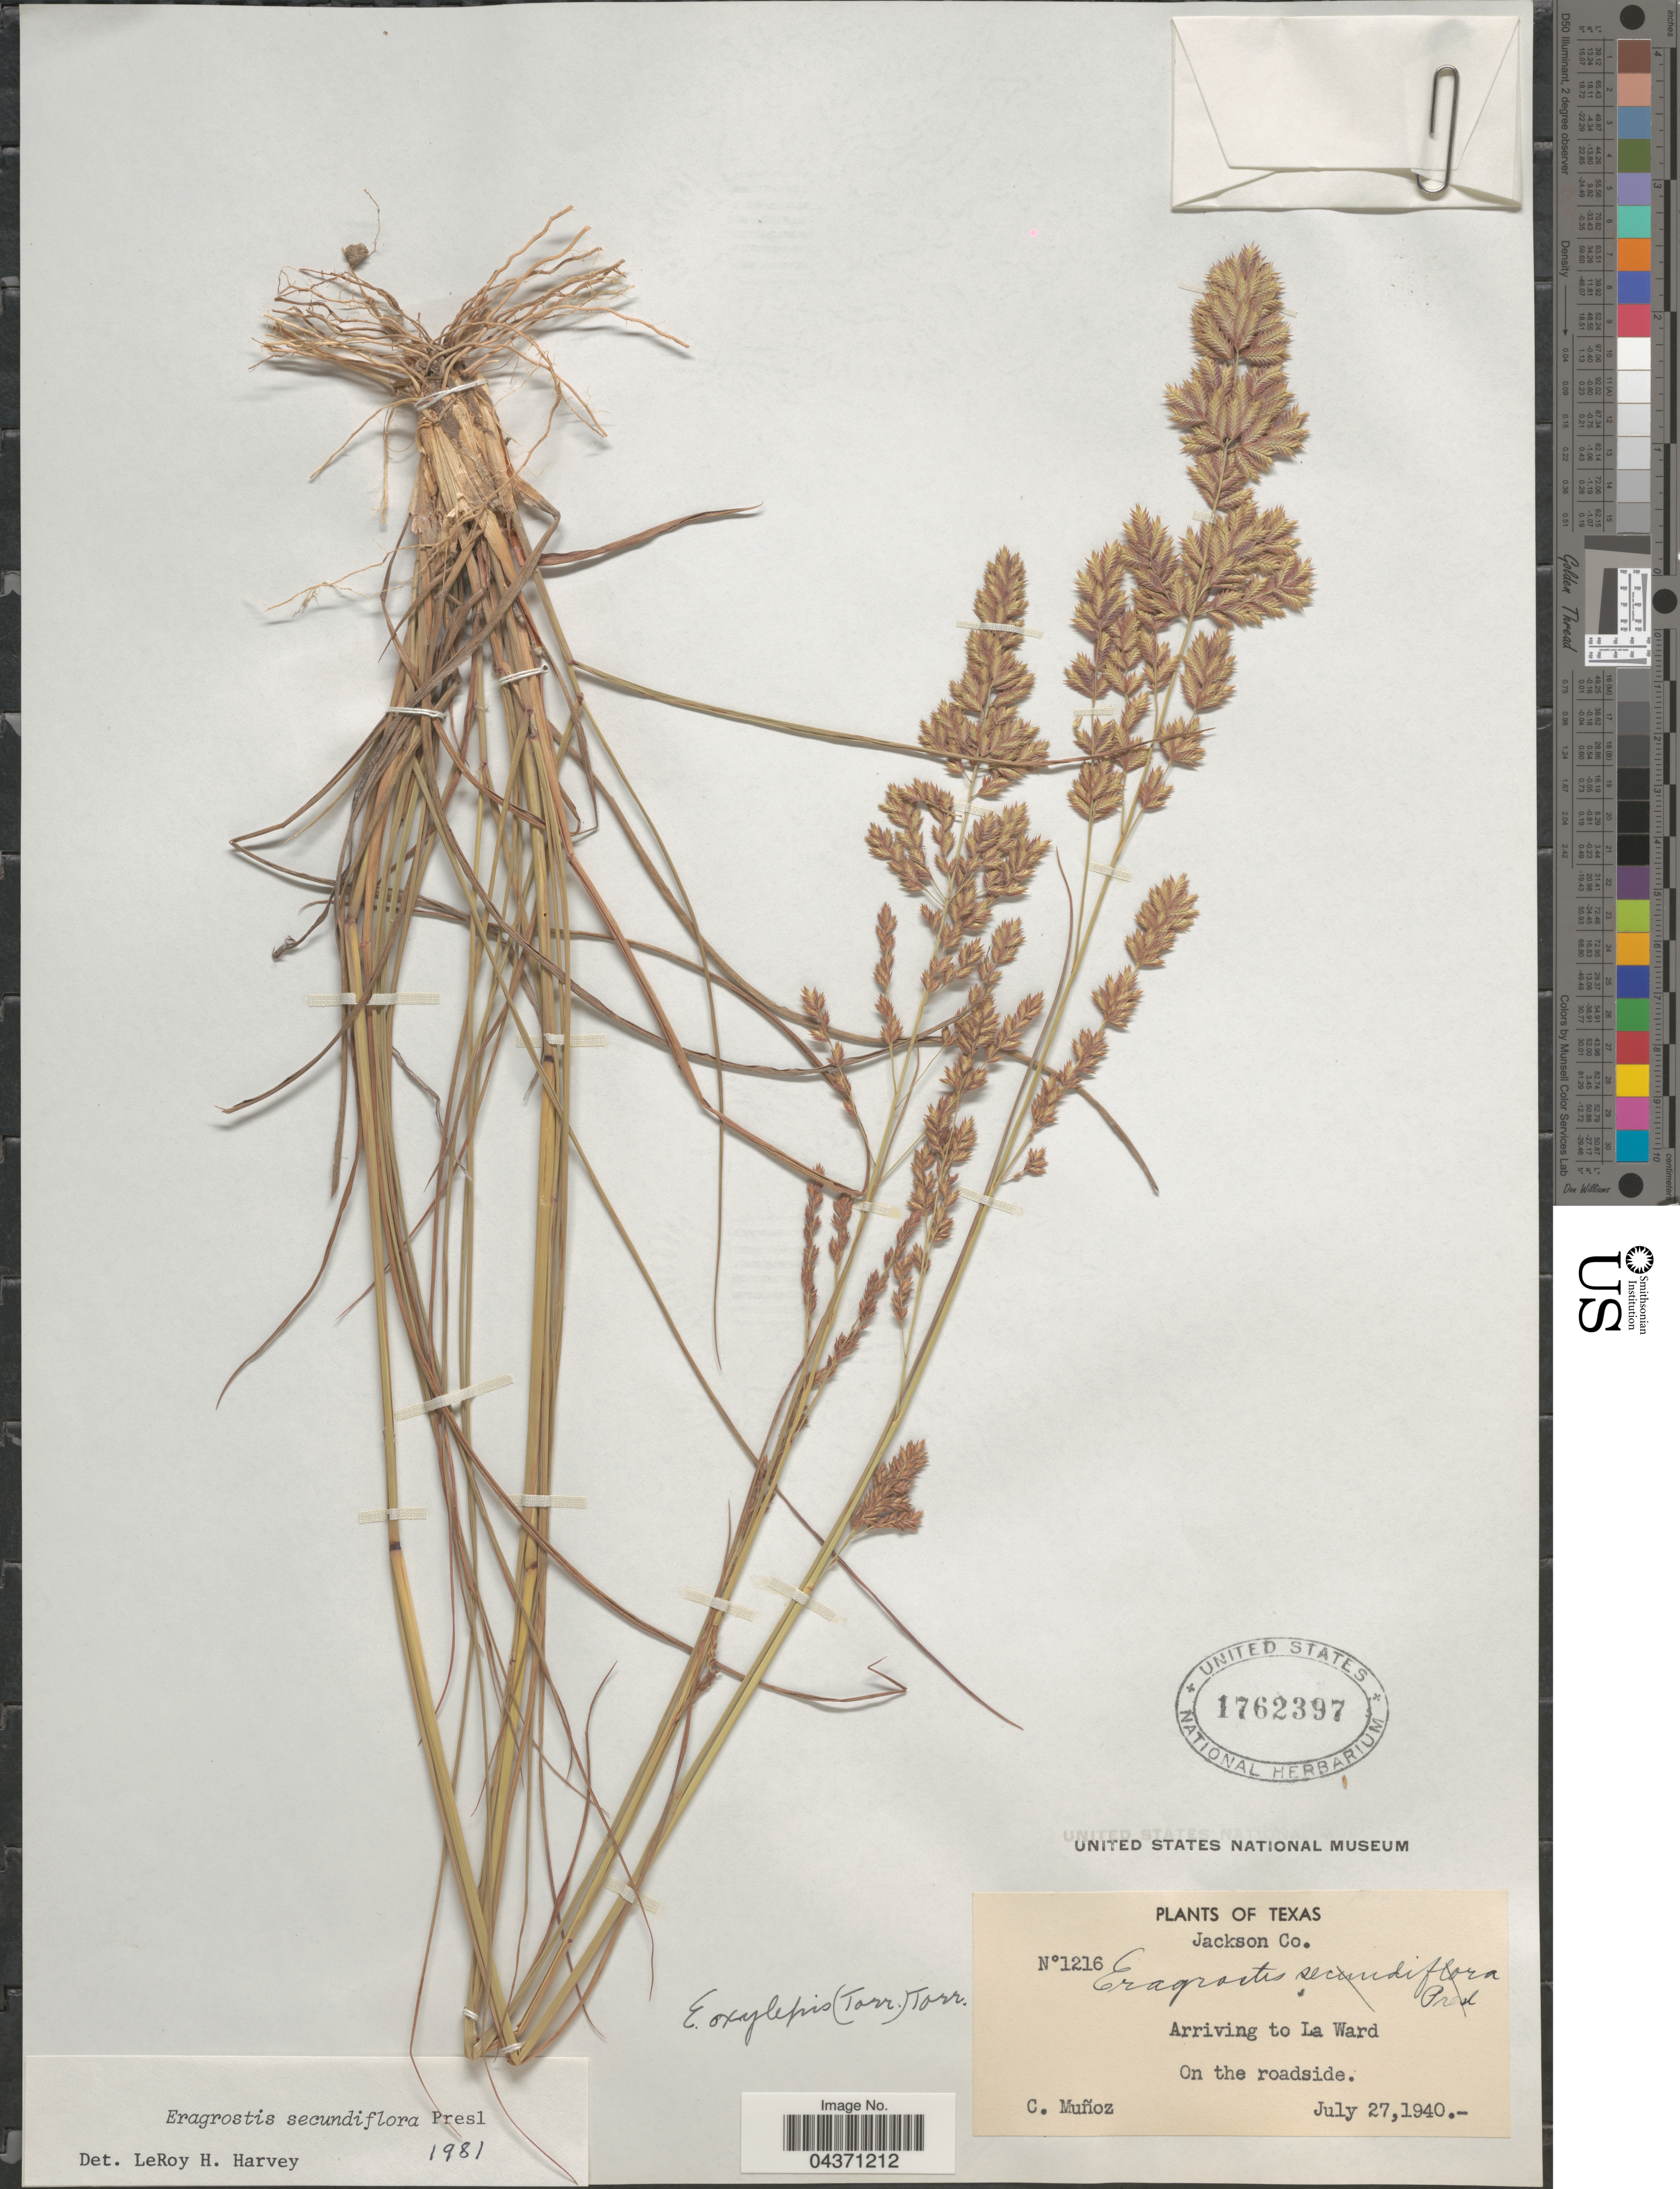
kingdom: Plantae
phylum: Tracheophyta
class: Liliopsida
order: Poales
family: Poaceae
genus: Eragrostis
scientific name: Eragrostis secundiflora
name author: J. Presl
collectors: C. Muñoz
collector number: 1216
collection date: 1940-07-27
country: United States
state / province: Texas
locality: Jackson Co. Arriving to La Ward. On the roadside.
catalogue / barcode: US 1762397